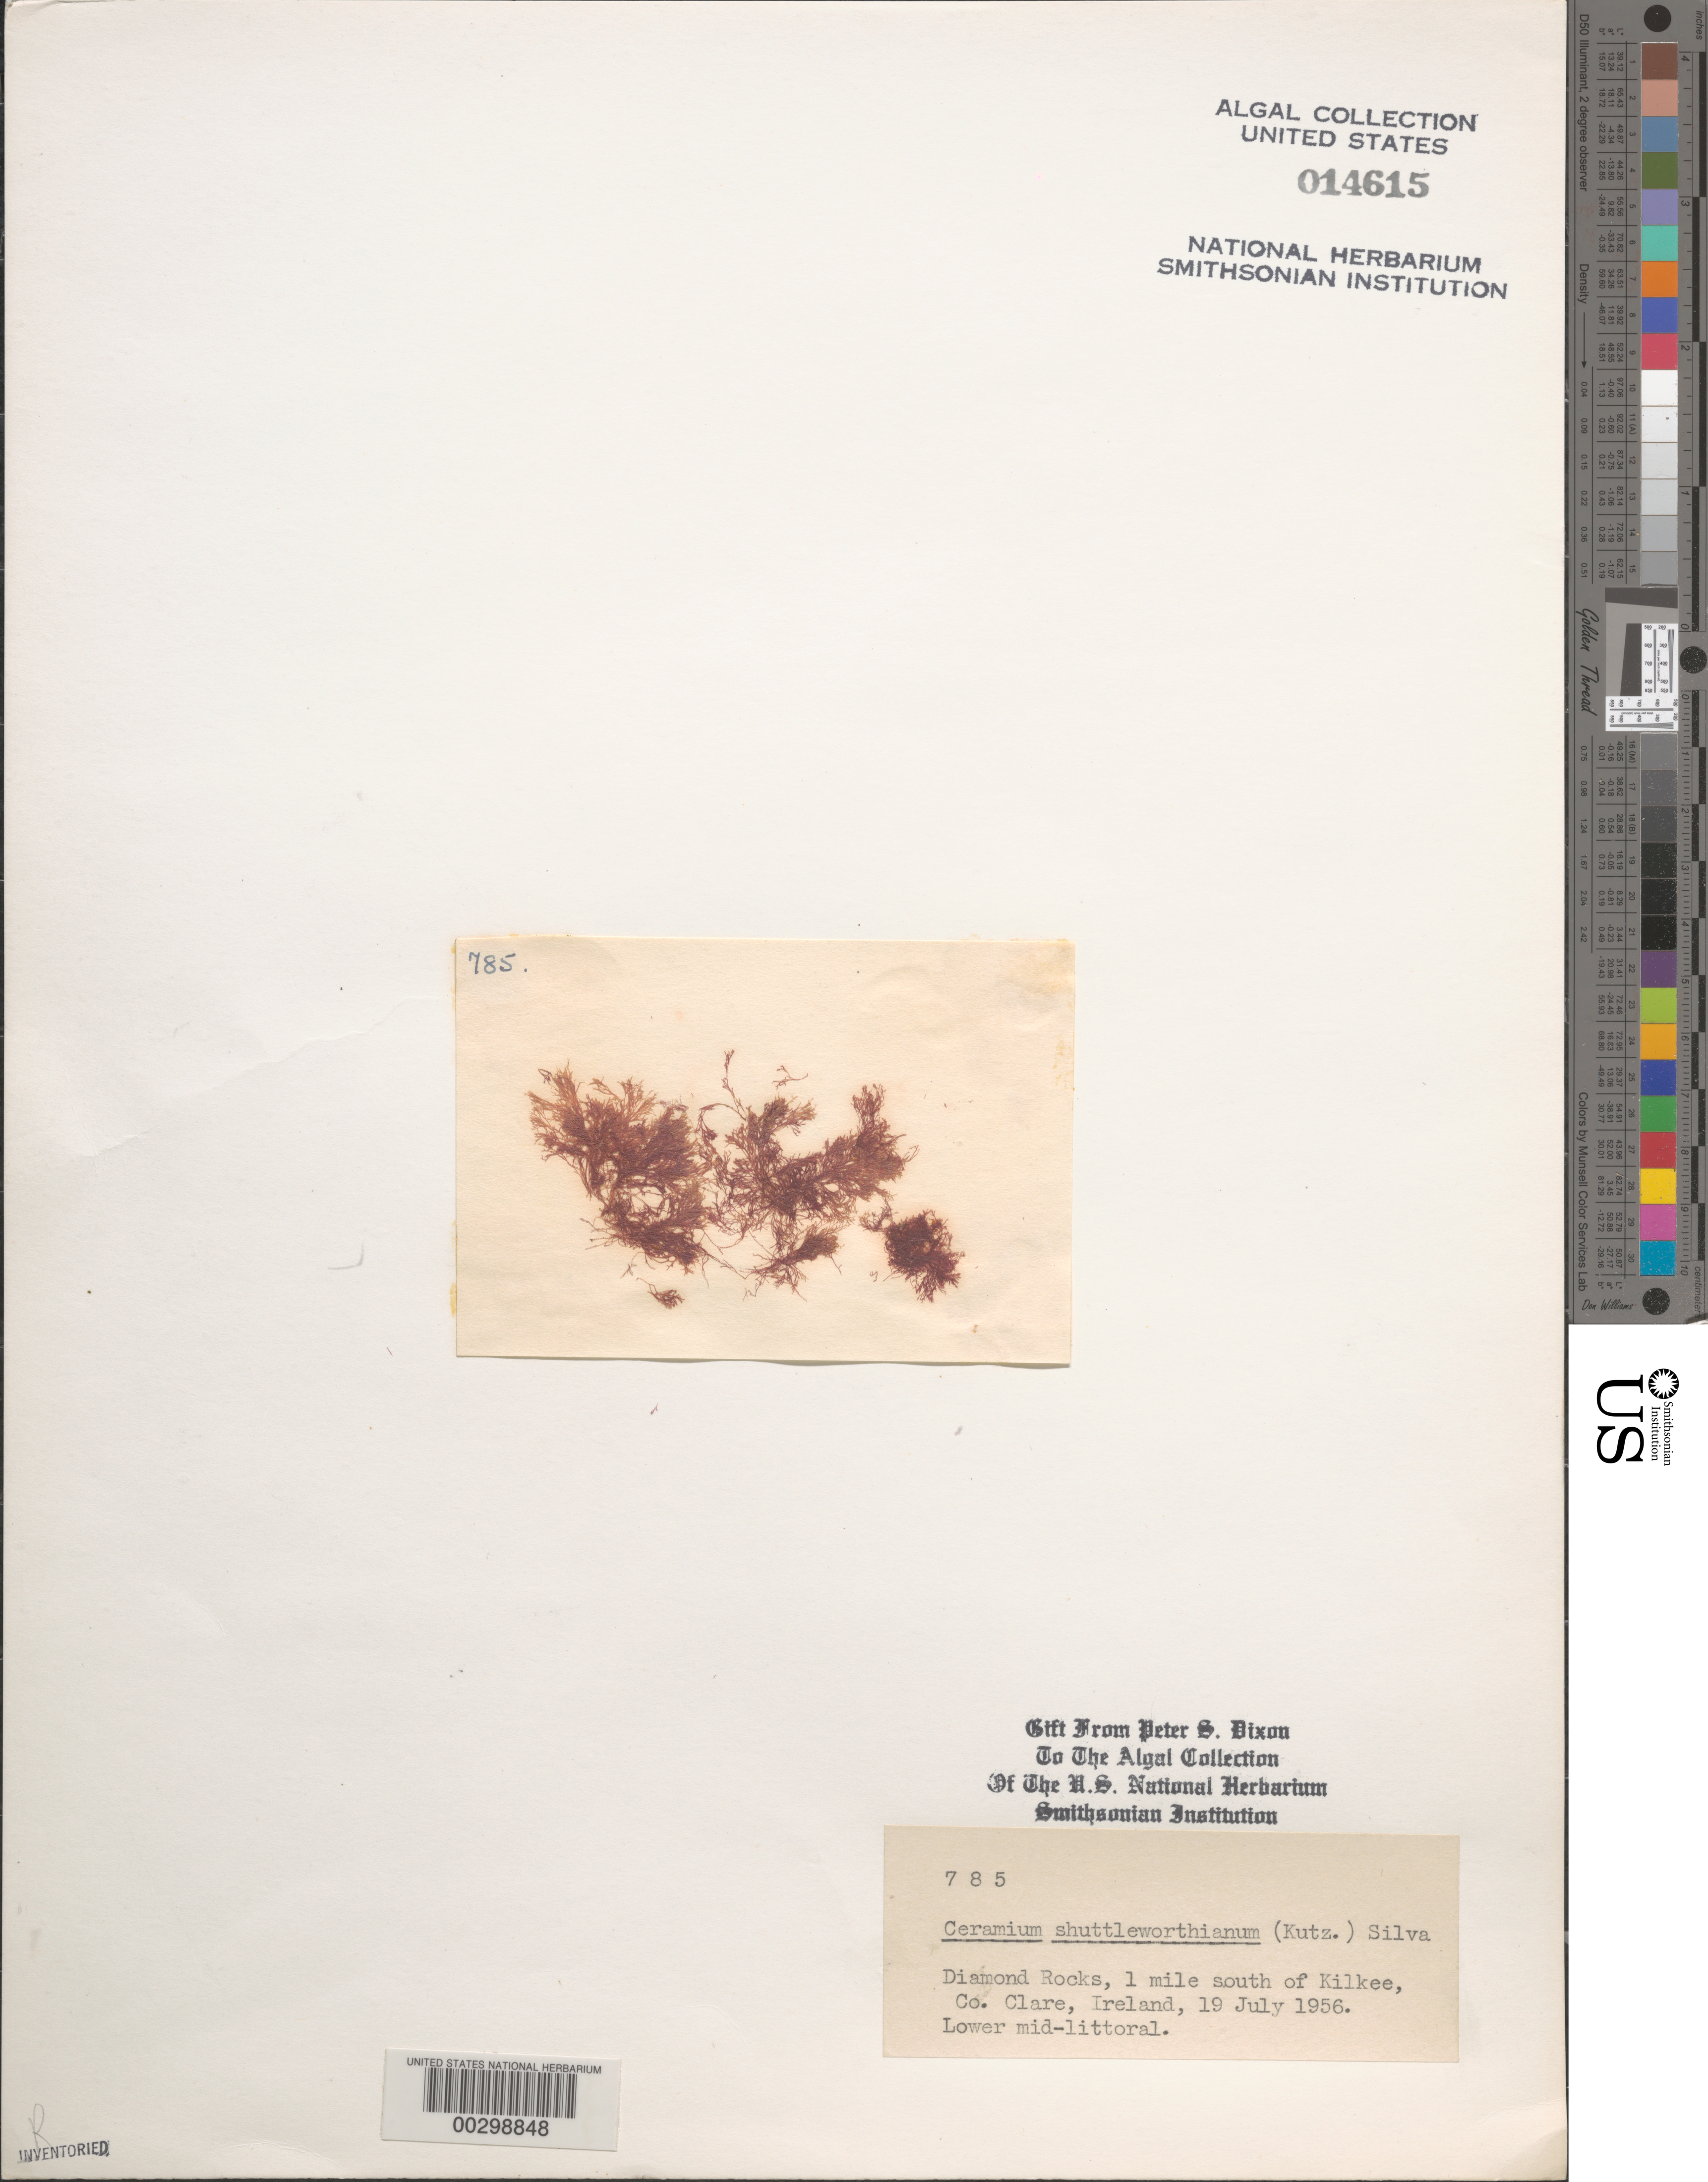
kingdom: Plantae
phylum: Rhodophyta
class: Florideophyceae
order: Ceramiales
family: Ceramiaceae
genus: Ceramium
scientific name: Ceramium shuttleworthianum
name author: (Kütz.) Rabenh.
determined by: Dixon, P. S.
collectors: P. S. Dixon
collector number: PSD 785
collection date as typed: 19 Jul 1956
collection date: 1956-07-19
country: Ireland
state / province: Munster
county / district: Clare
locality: Diamond Rocks, 1 mile south of Kilkee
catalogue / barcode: US 14615